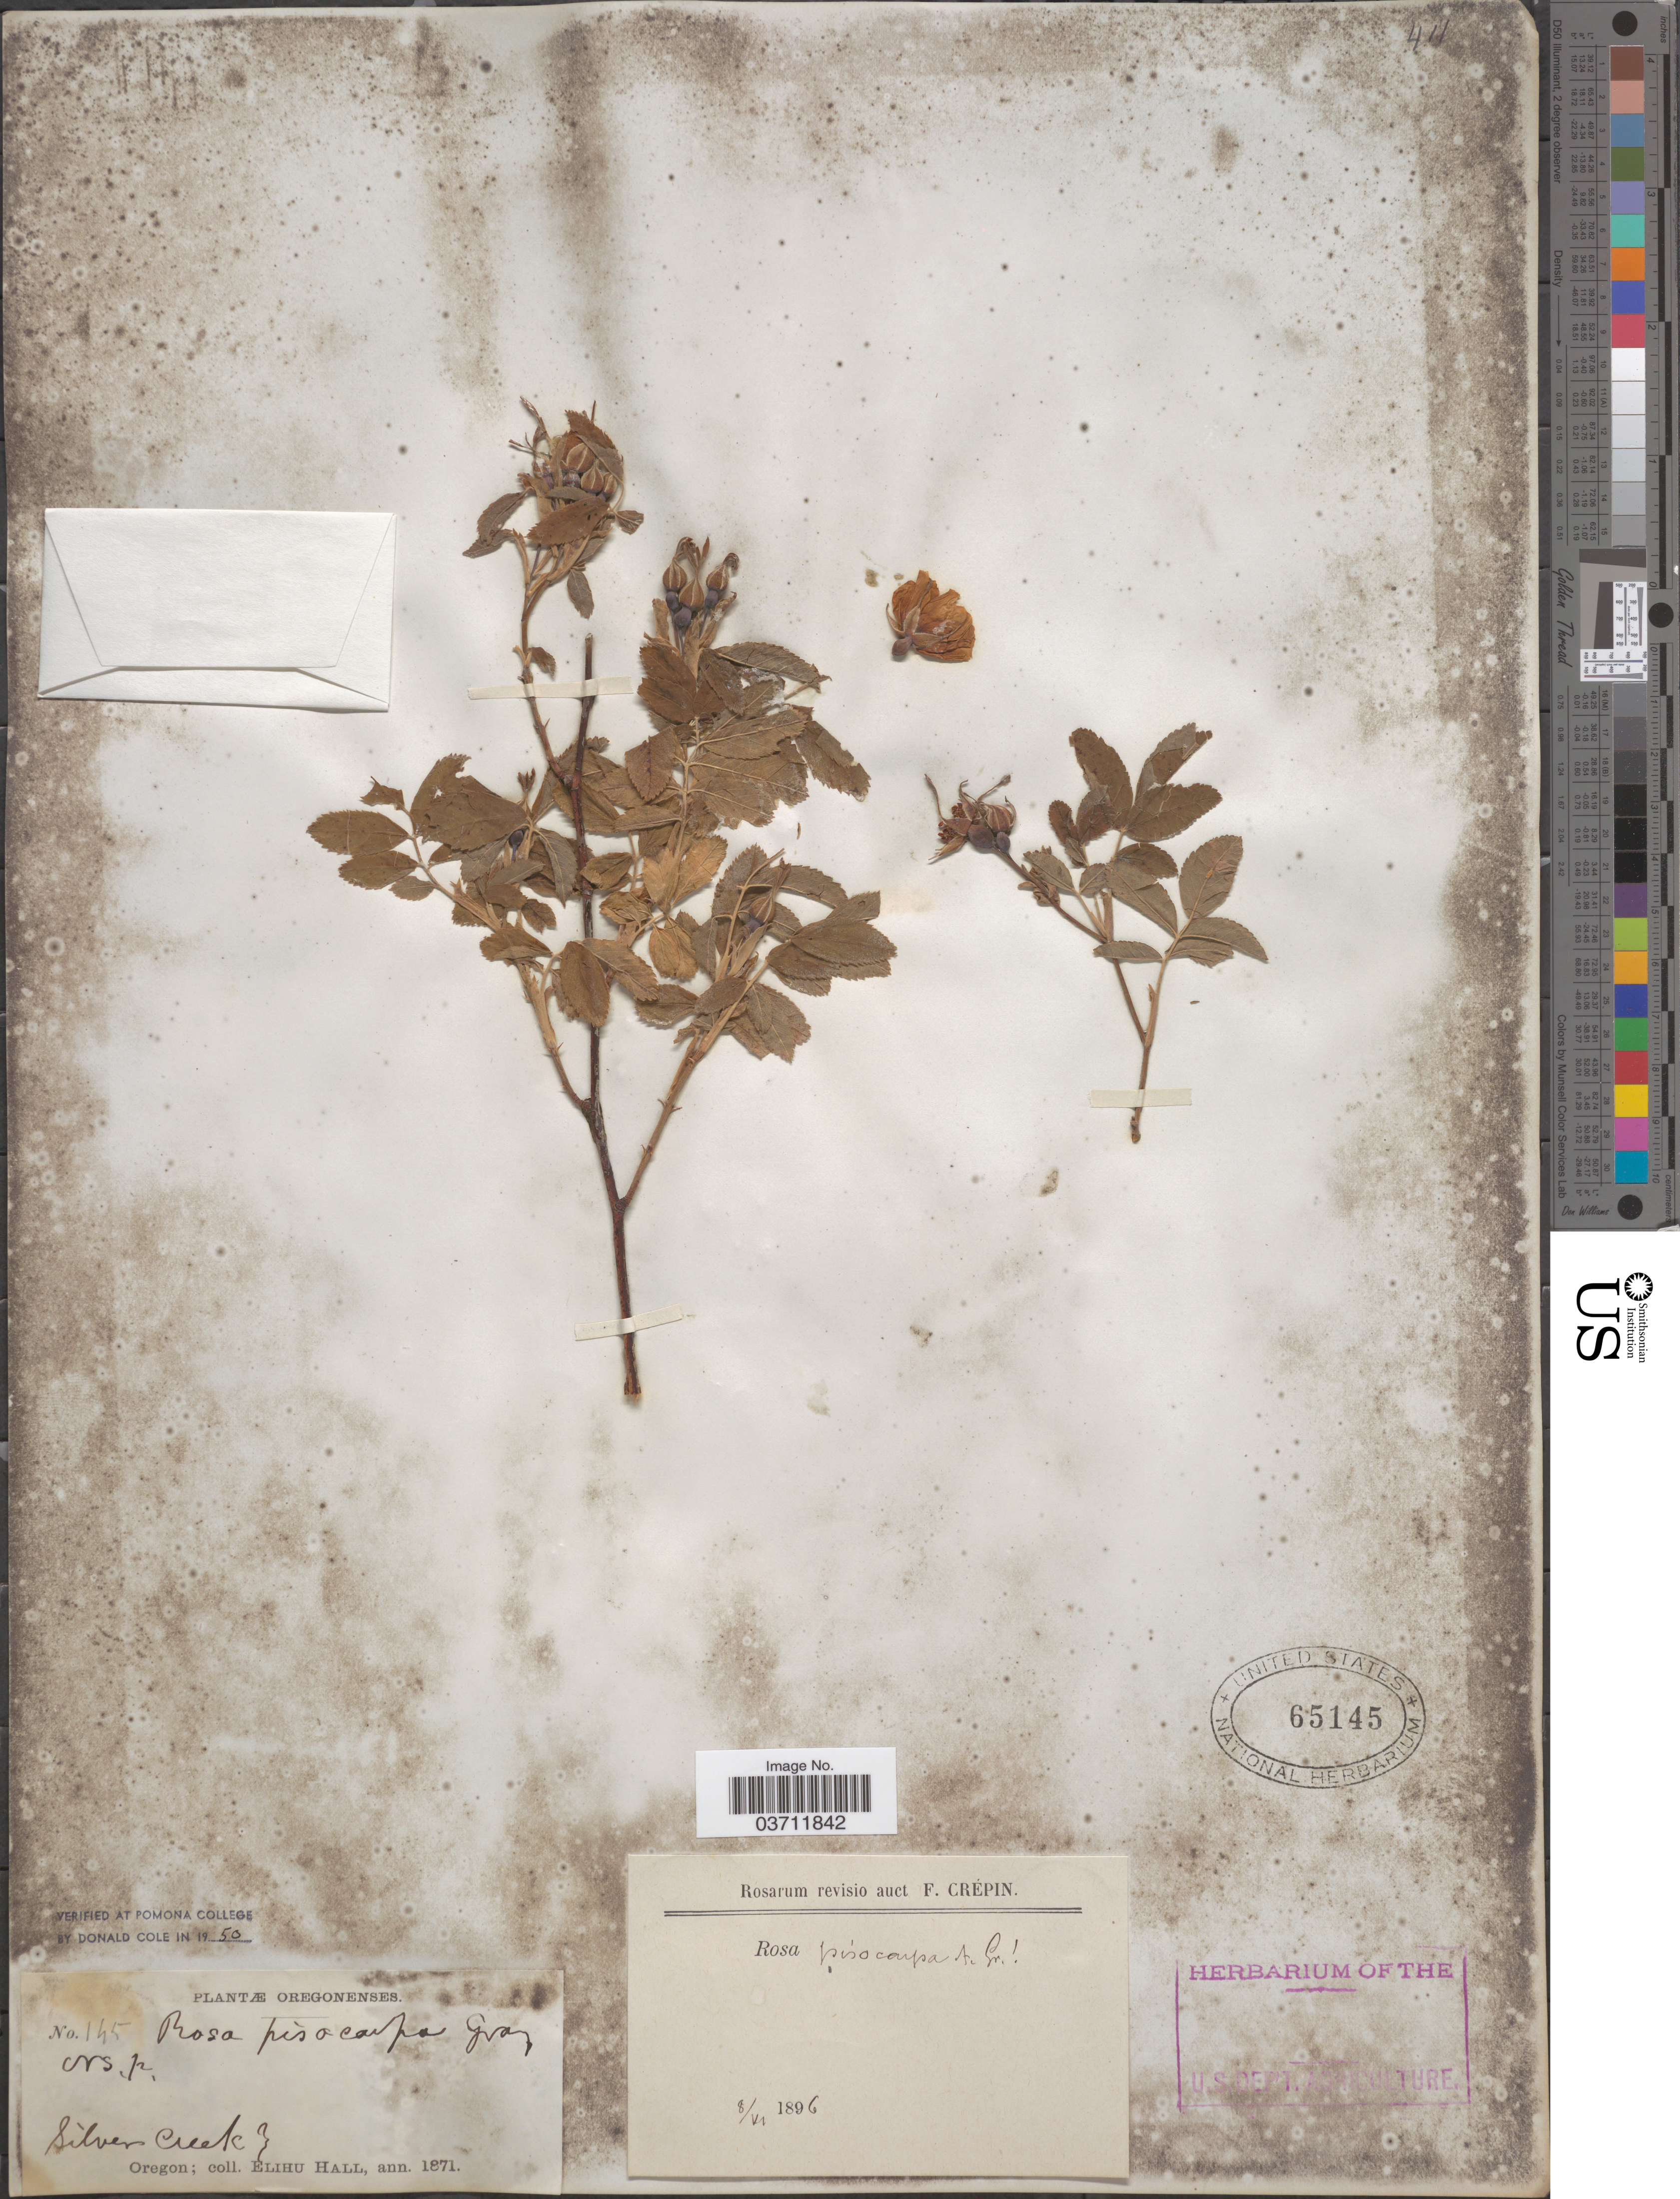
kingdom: Plantae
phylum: Tracheophyta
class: Magnoliopsida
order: Rosales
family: Rosaceae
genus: Rosa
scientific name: Rosa pisocarpa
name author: A. Gray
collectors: E. Hall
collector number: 145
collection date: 1871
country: United States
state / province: Oregon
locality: Silver Creek.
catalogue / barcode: US 65145